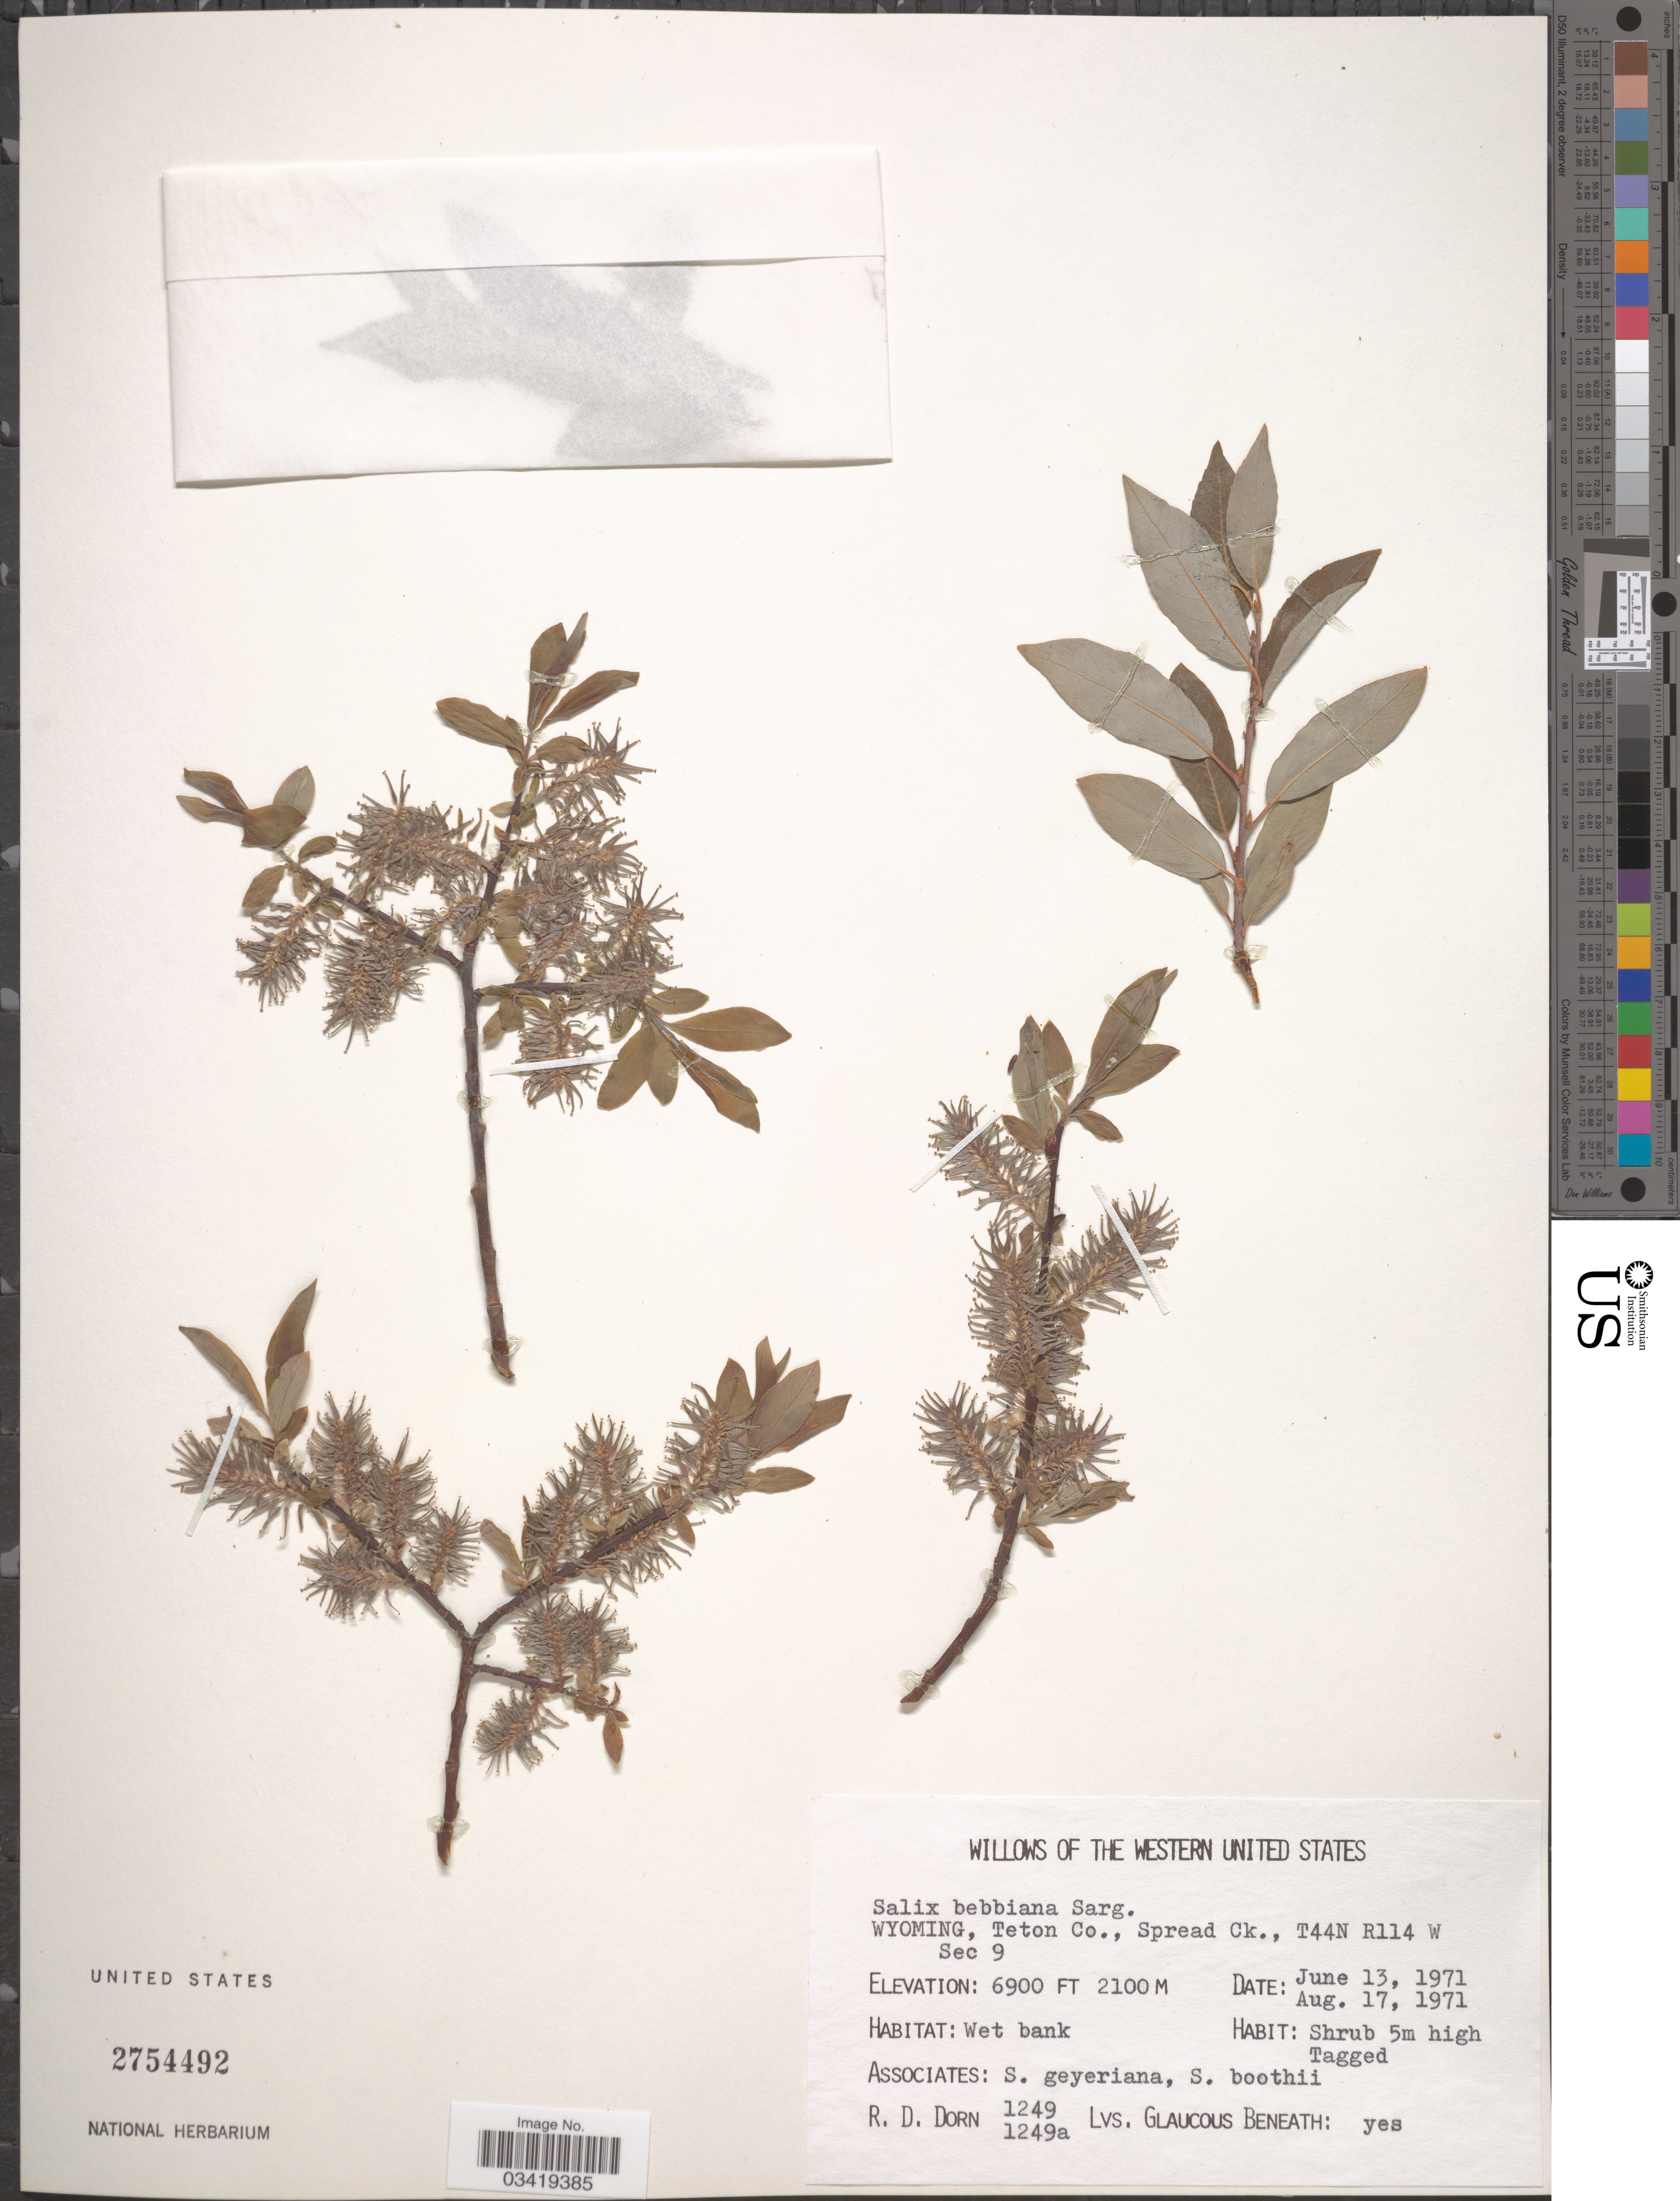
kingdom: Plantae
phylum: Tracheophyta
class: Magnoliopsida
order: Malpighiales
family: Salicaceae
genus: Salix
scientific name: Salix bebbiana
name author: Sarg.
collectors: R. D. Dorn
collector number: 1249/1249a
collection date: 1971-06-13/1971-08-17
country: United States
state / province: Wyoming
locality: Western United States. Teton Co., Spreak Ck., T44N R114 W Sec 9.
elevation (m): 2103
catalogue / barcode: US 2754492